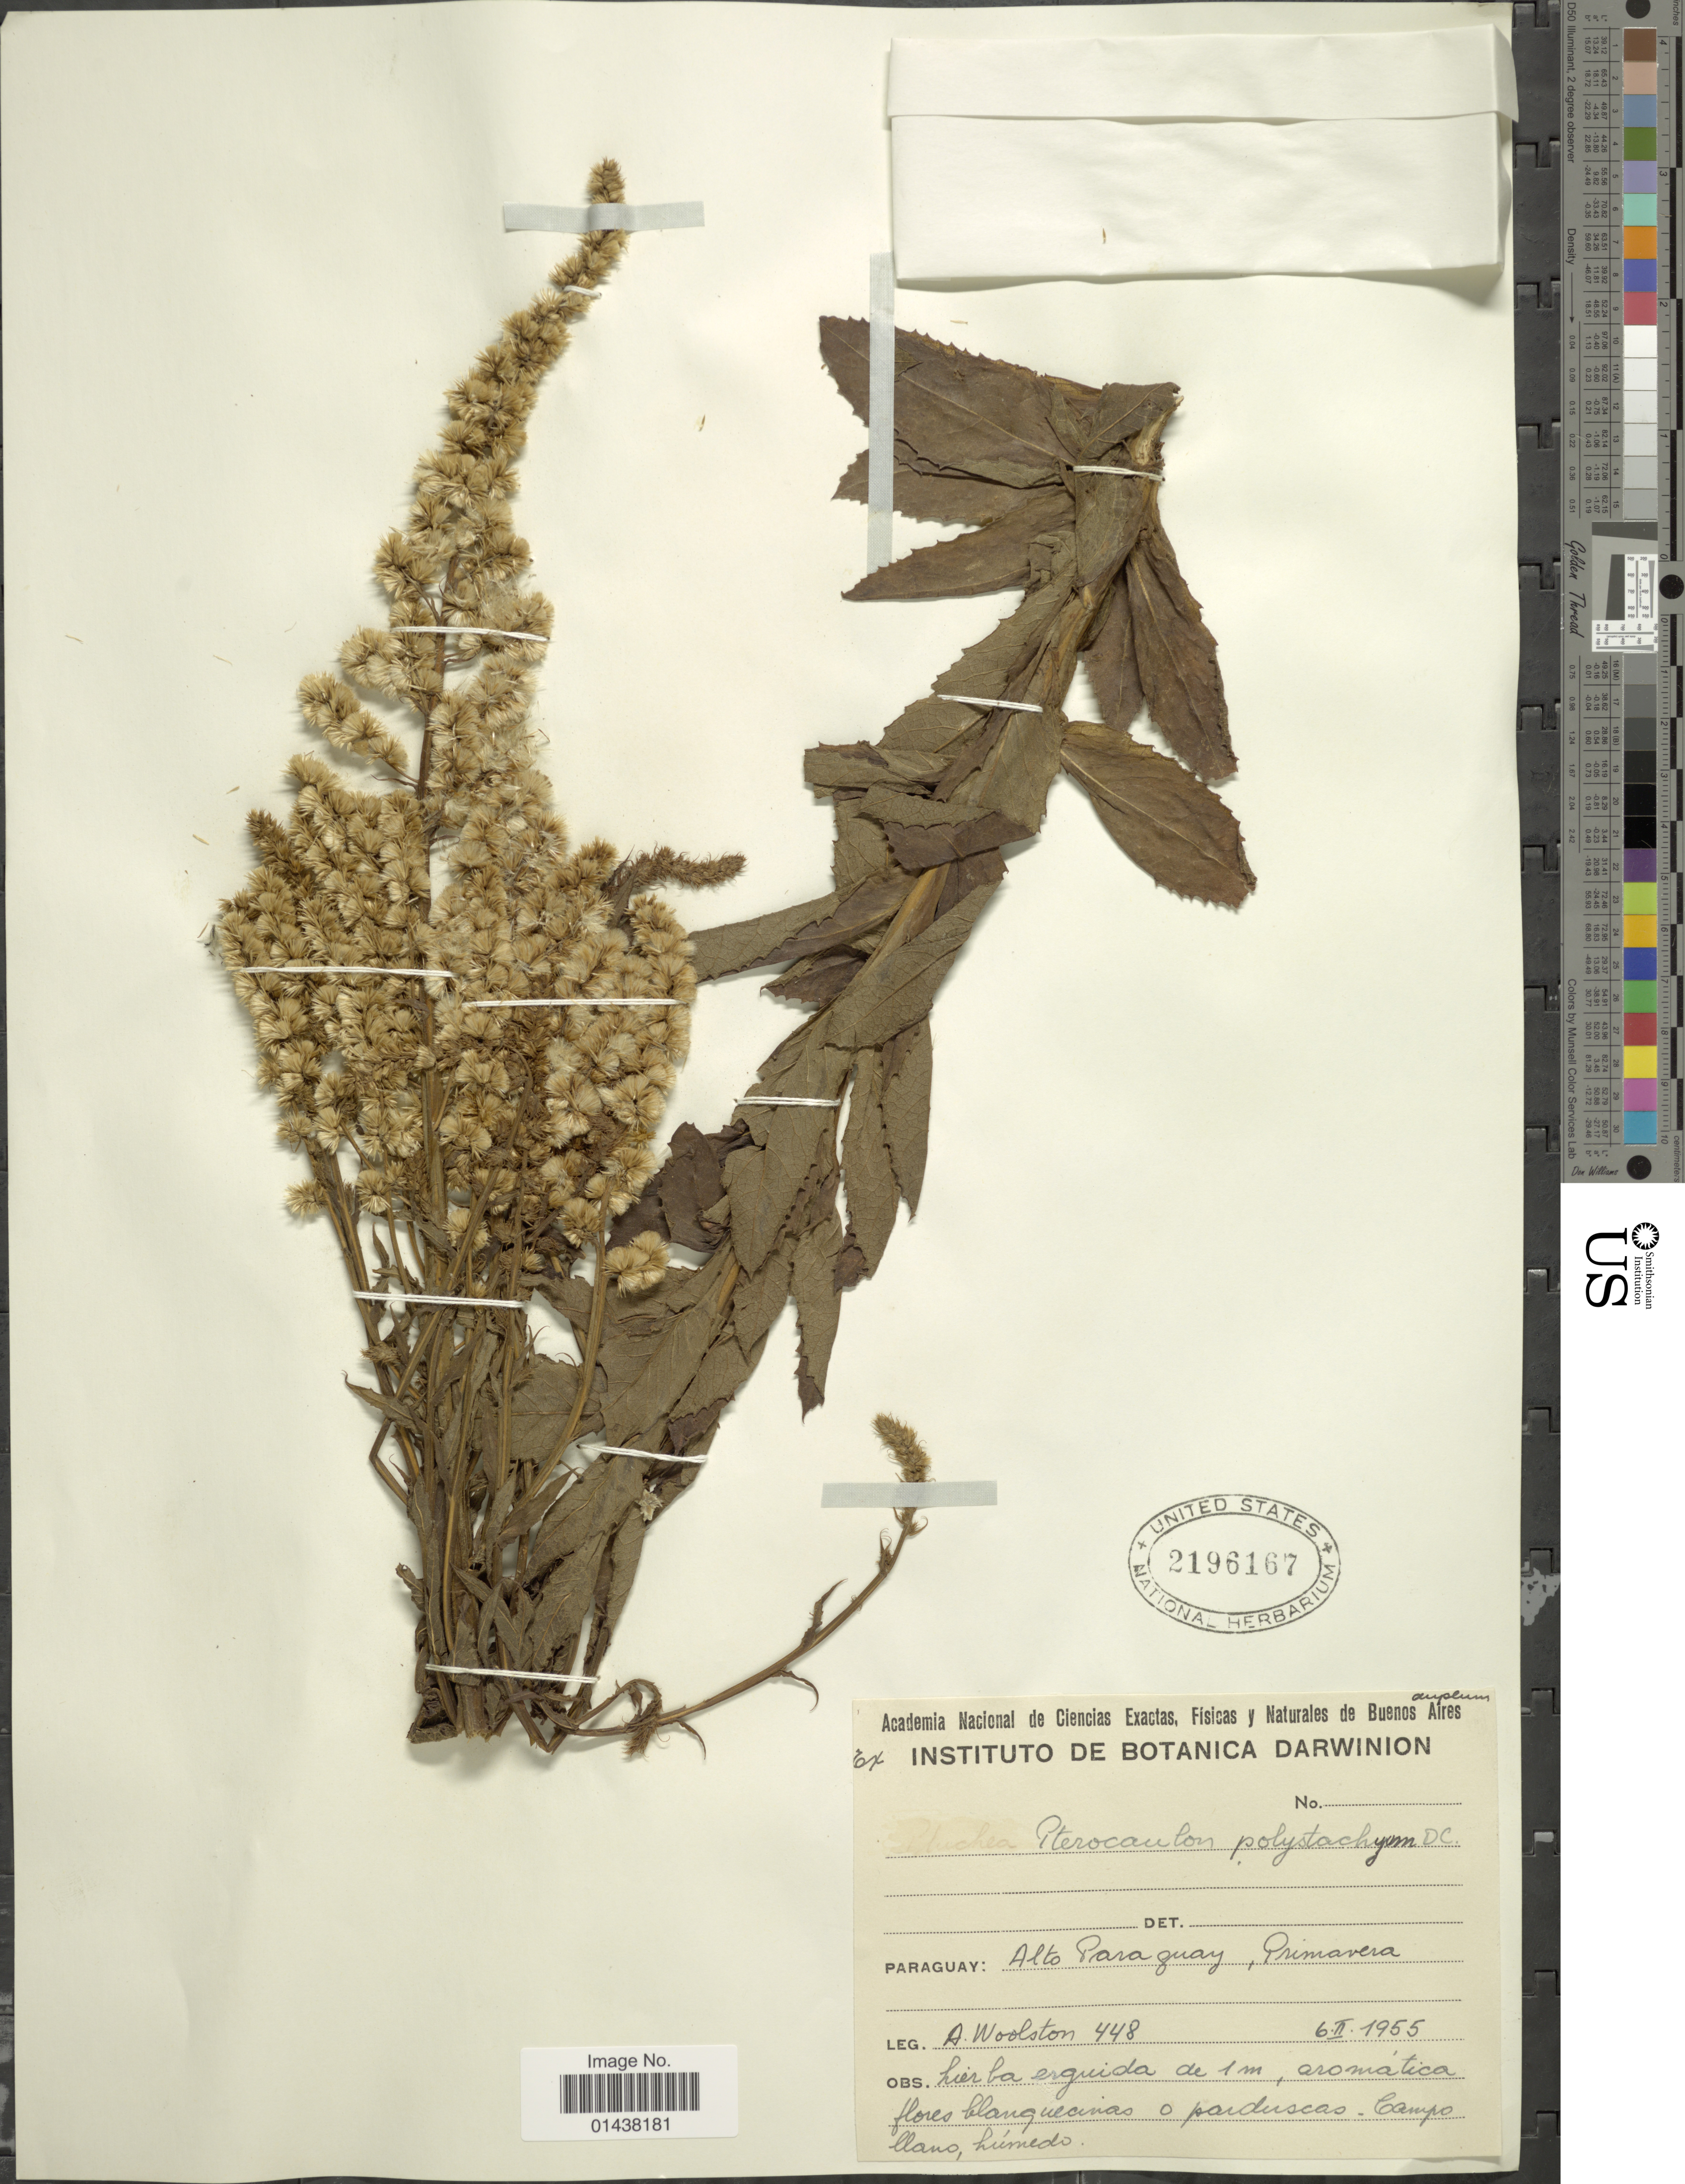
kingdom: Plantae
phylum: Tracheophyta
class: Magnoliopsida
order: Asterales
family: Asteraceae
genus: Pterocaulon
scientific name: Pterocaulon polystachyum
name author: DC.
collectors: A. Woolston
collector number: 448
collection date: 1955-02-06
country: Paraguay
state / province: Alto Paraguay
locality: Primavera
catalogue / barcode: US 2196167